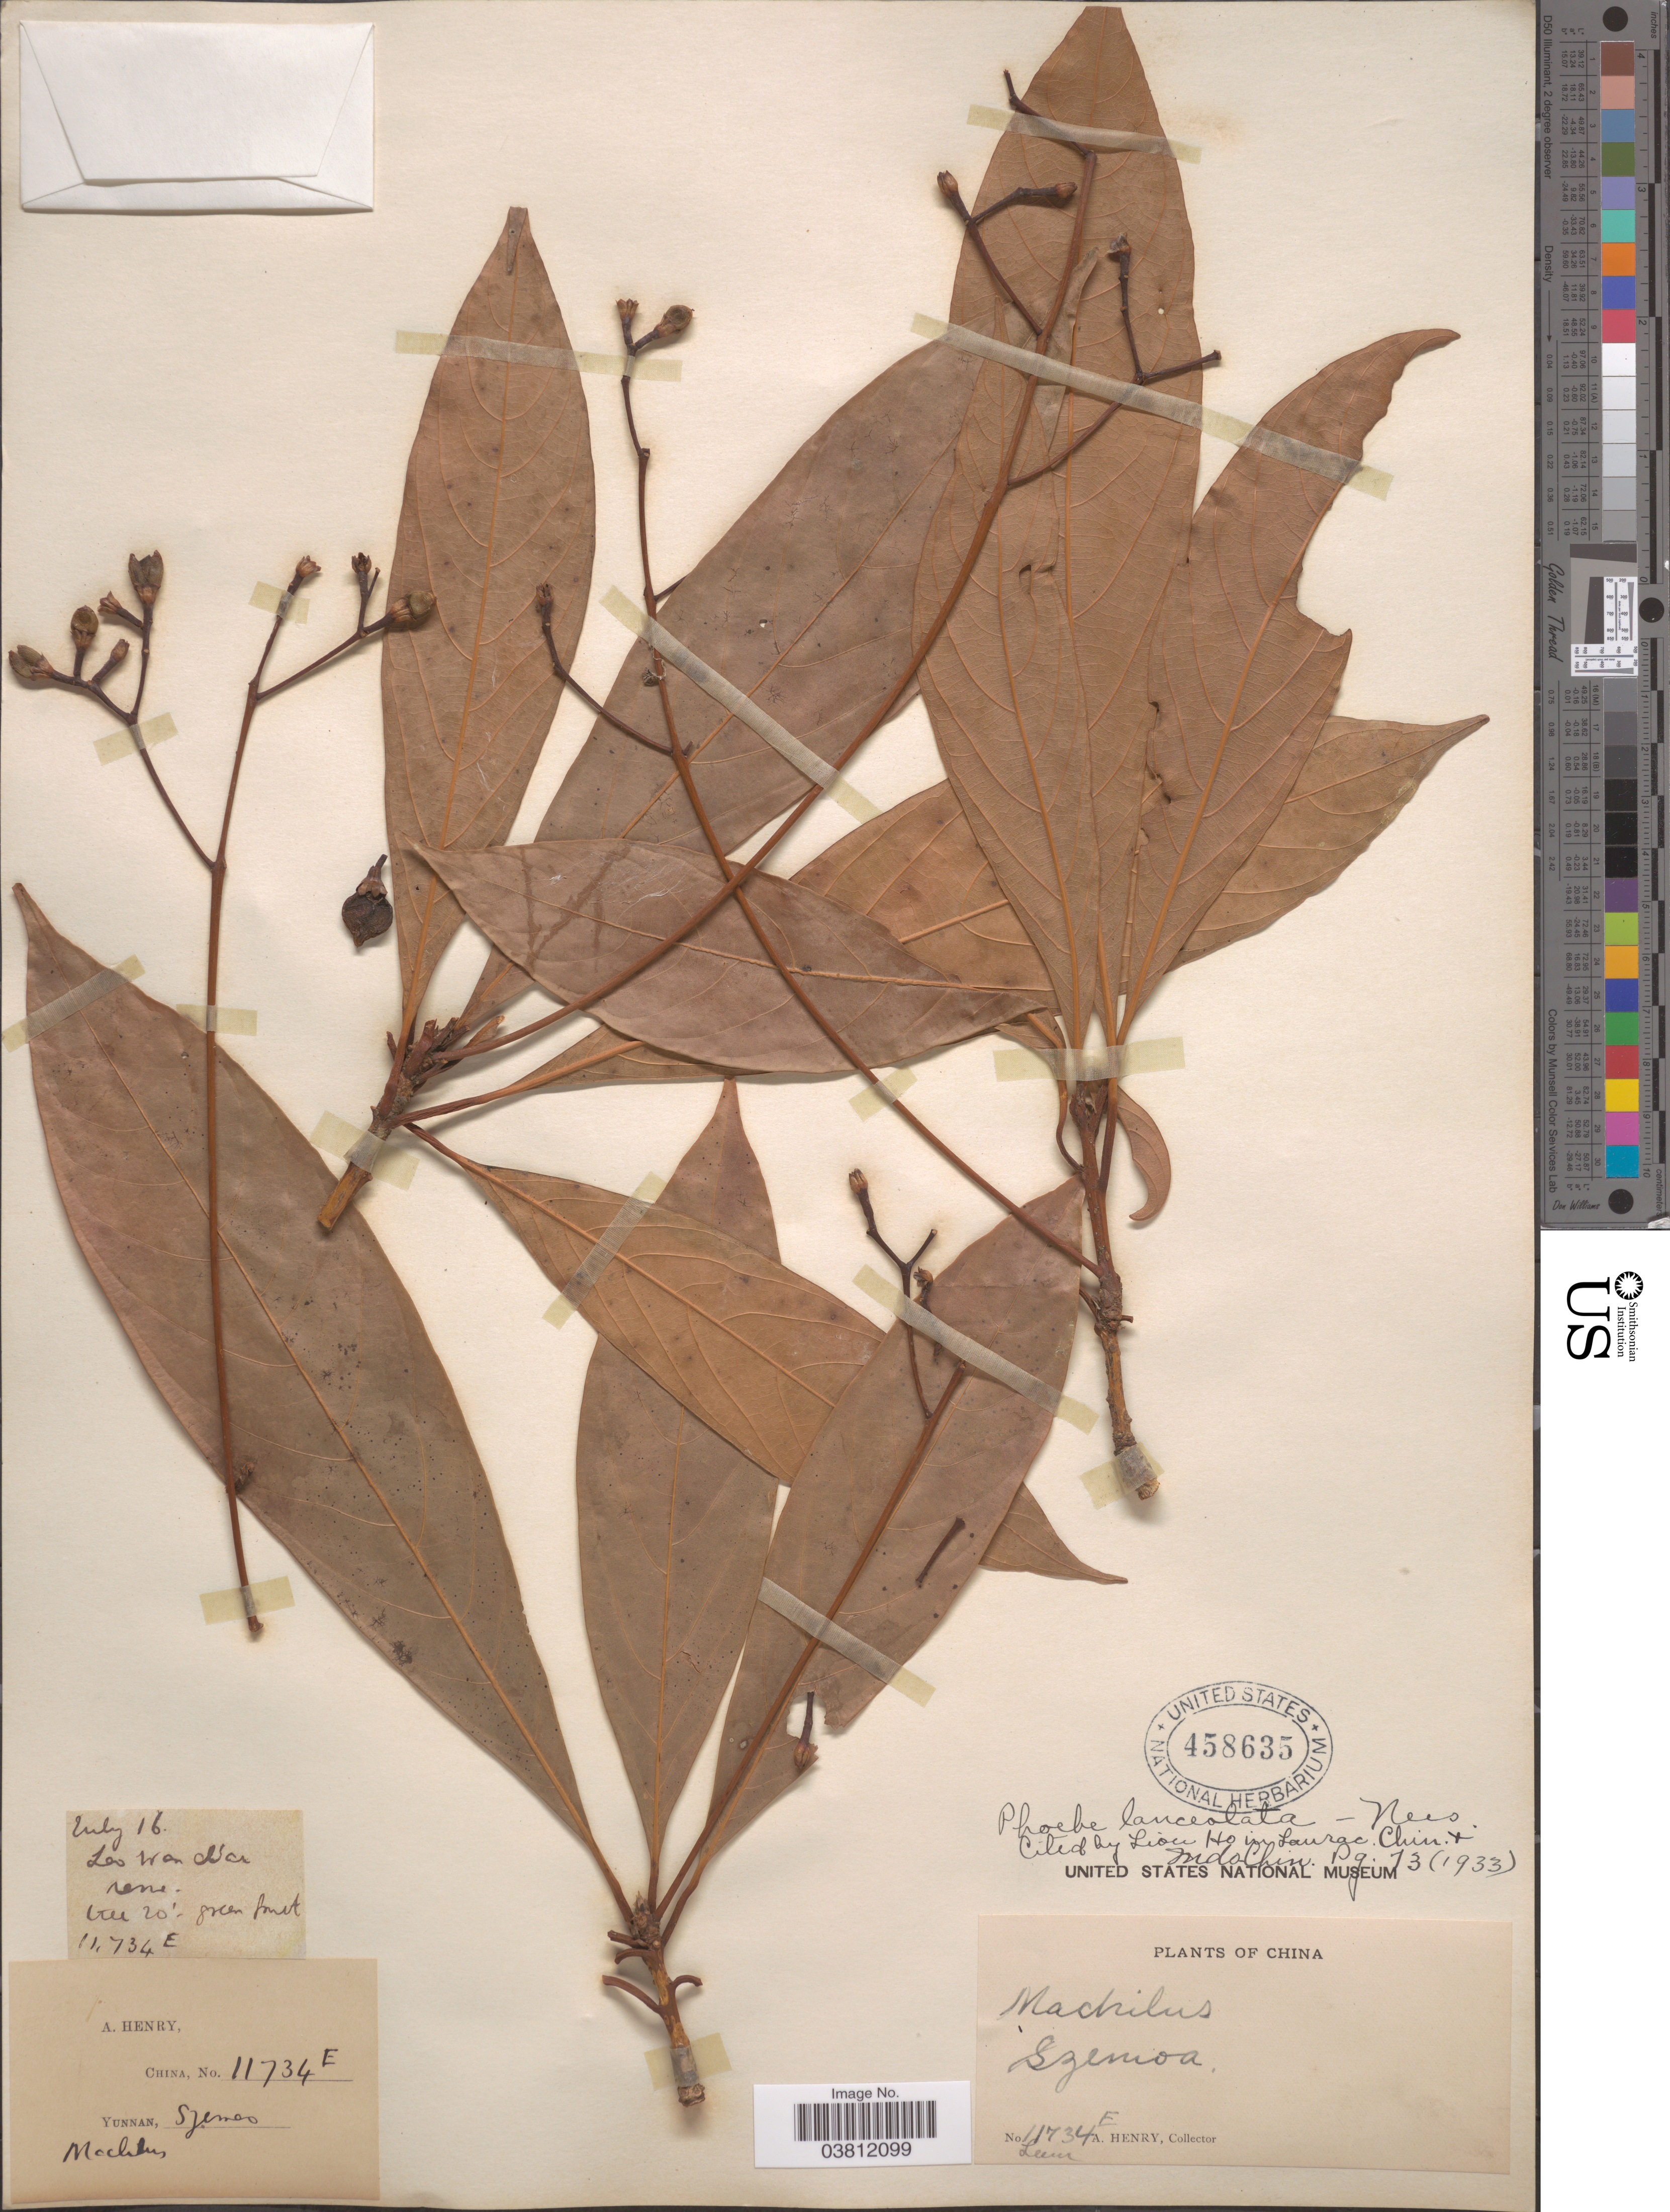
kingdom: Plantae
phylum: Tracheophyta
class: Magnoliopsida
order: Laurales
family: Lauraceae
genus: Phoebe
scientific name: Phoebe lanceolata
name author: Nees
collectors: A. Henry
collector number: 11734 E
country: China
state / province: Yunnan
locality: Szemoa.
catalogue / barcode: US 458635